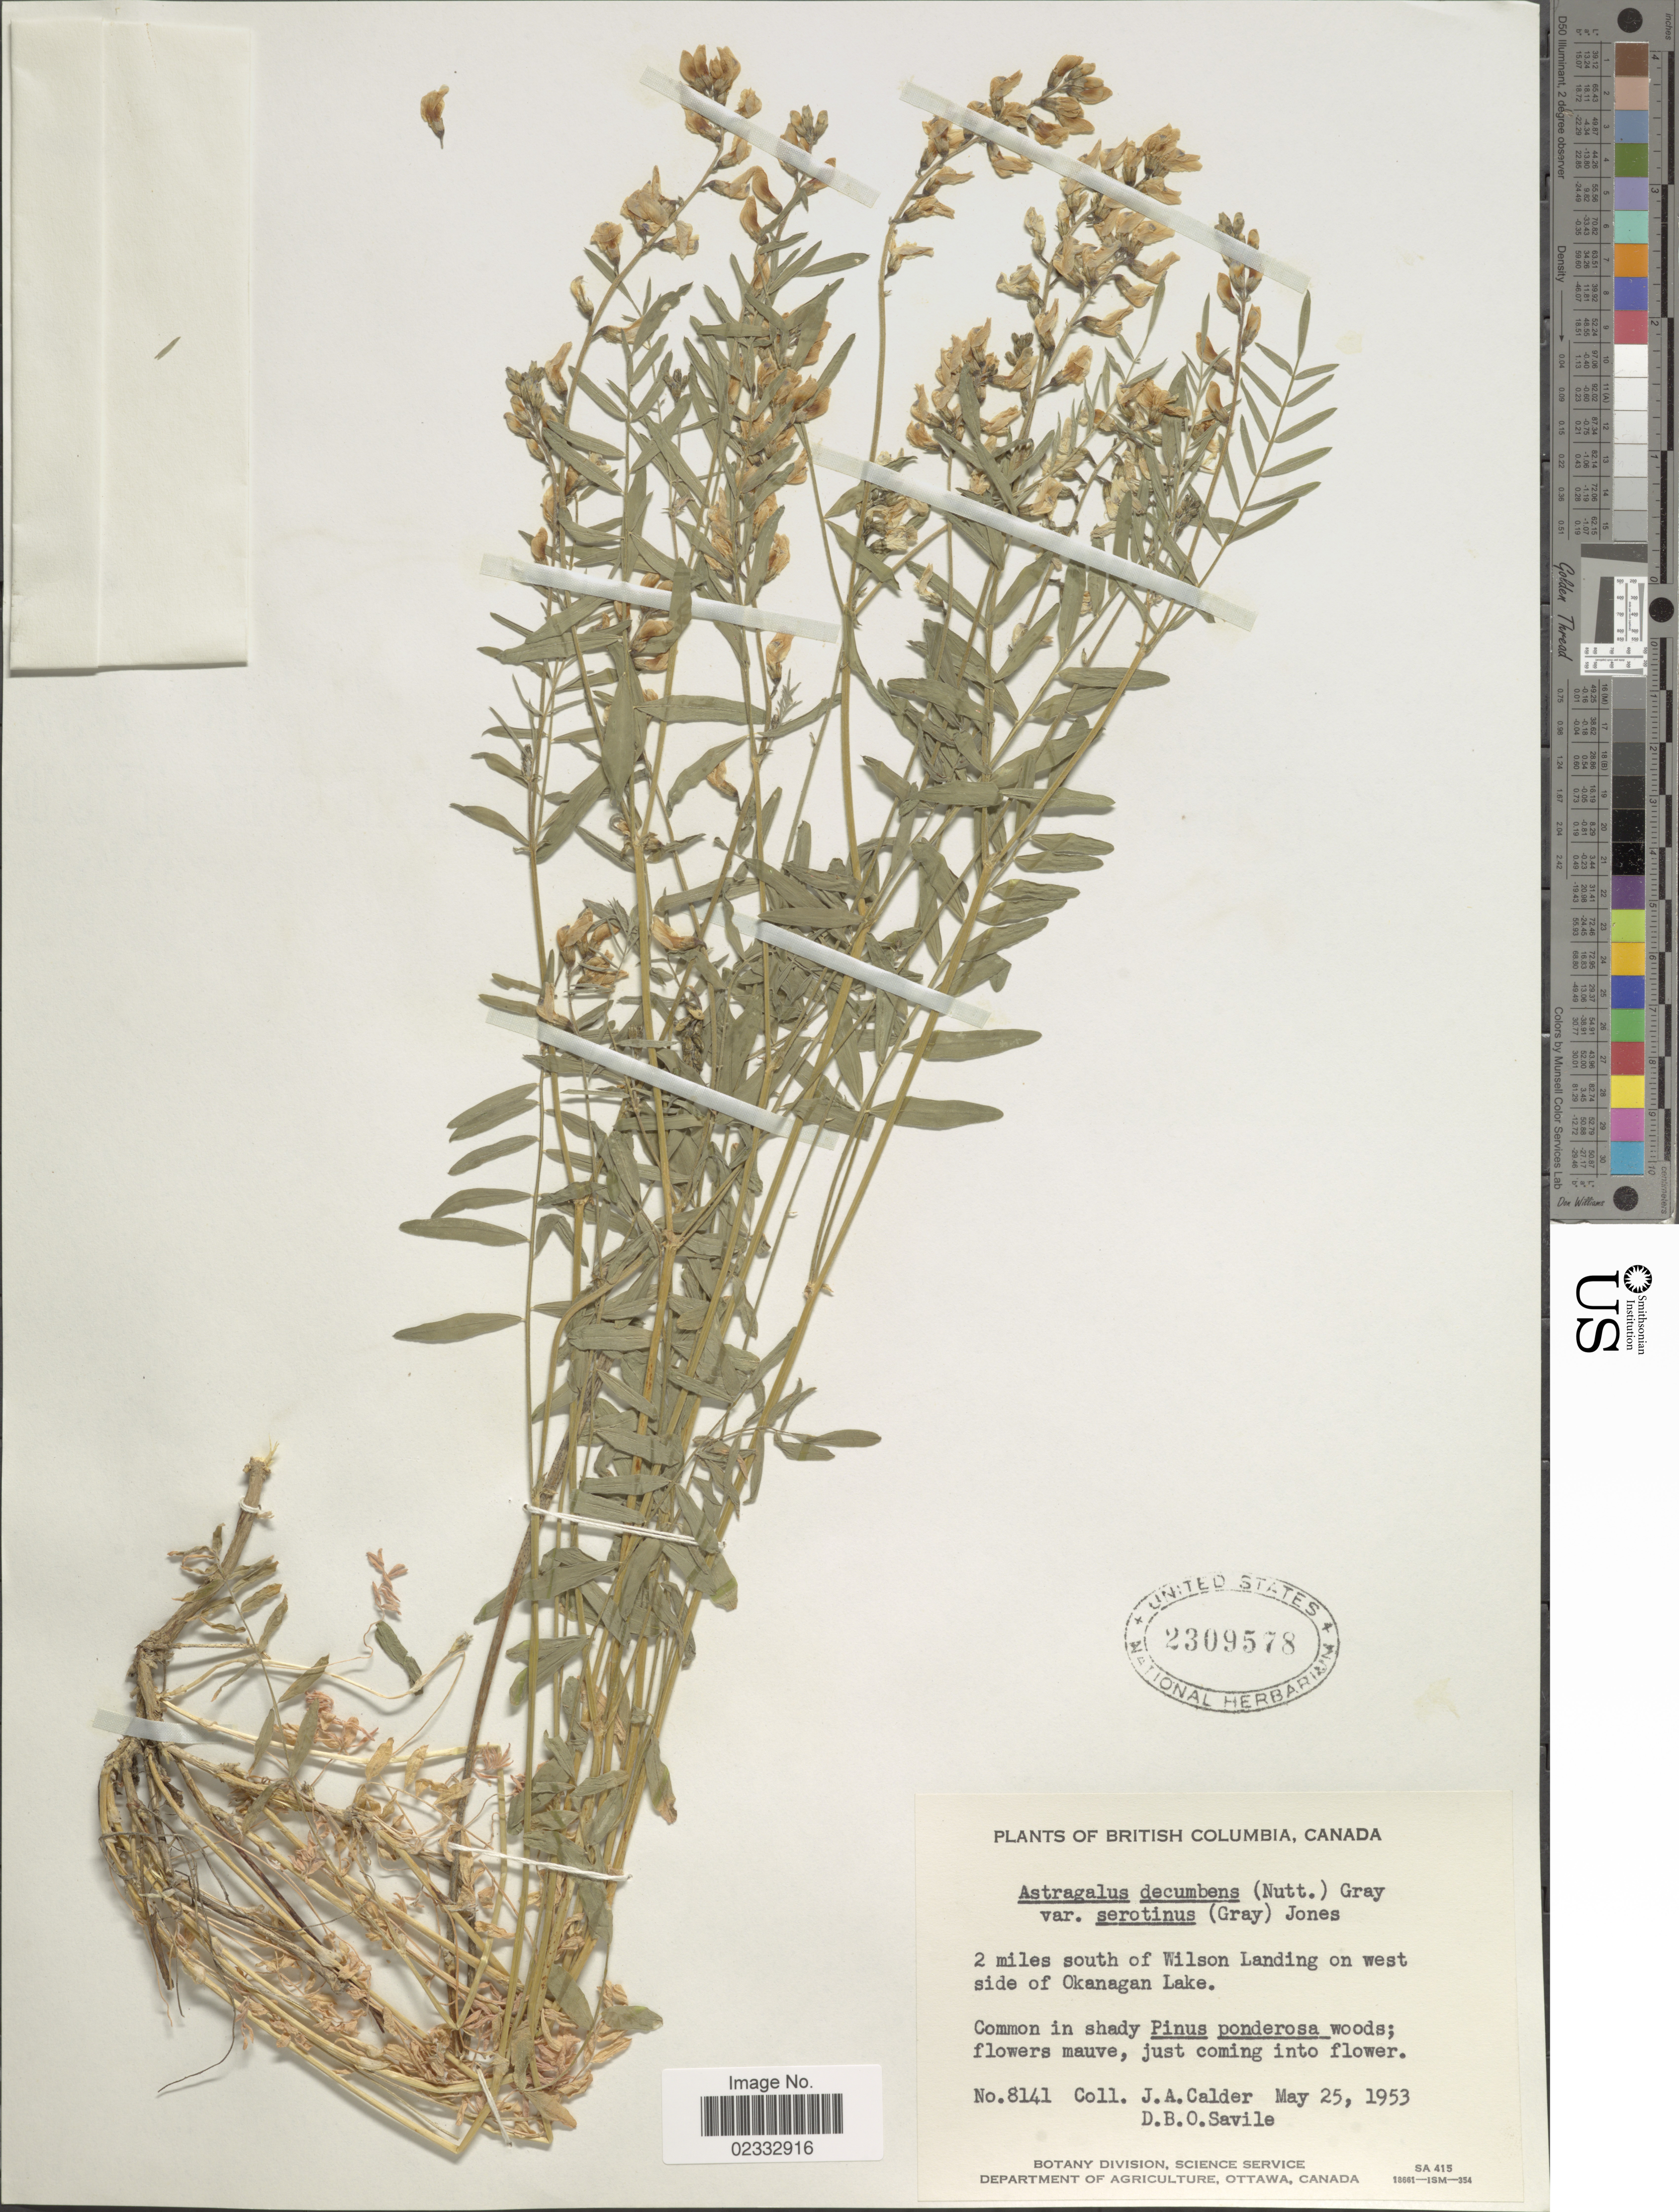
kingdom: Plantae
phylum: Tracheophyta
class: Magnoliopsida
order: Fabales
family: Fabaceae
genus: Astragalus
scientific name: Astragalus miser var. serotinus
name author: (A. Gray) Barneby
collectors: J. A. Calder & D. Savile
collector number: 8141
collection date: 1953-05-25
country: Canada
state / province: British Columbia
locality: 2 miles south of Wilson Landing on west side of Okanagan Lake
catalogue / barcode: US 2309578